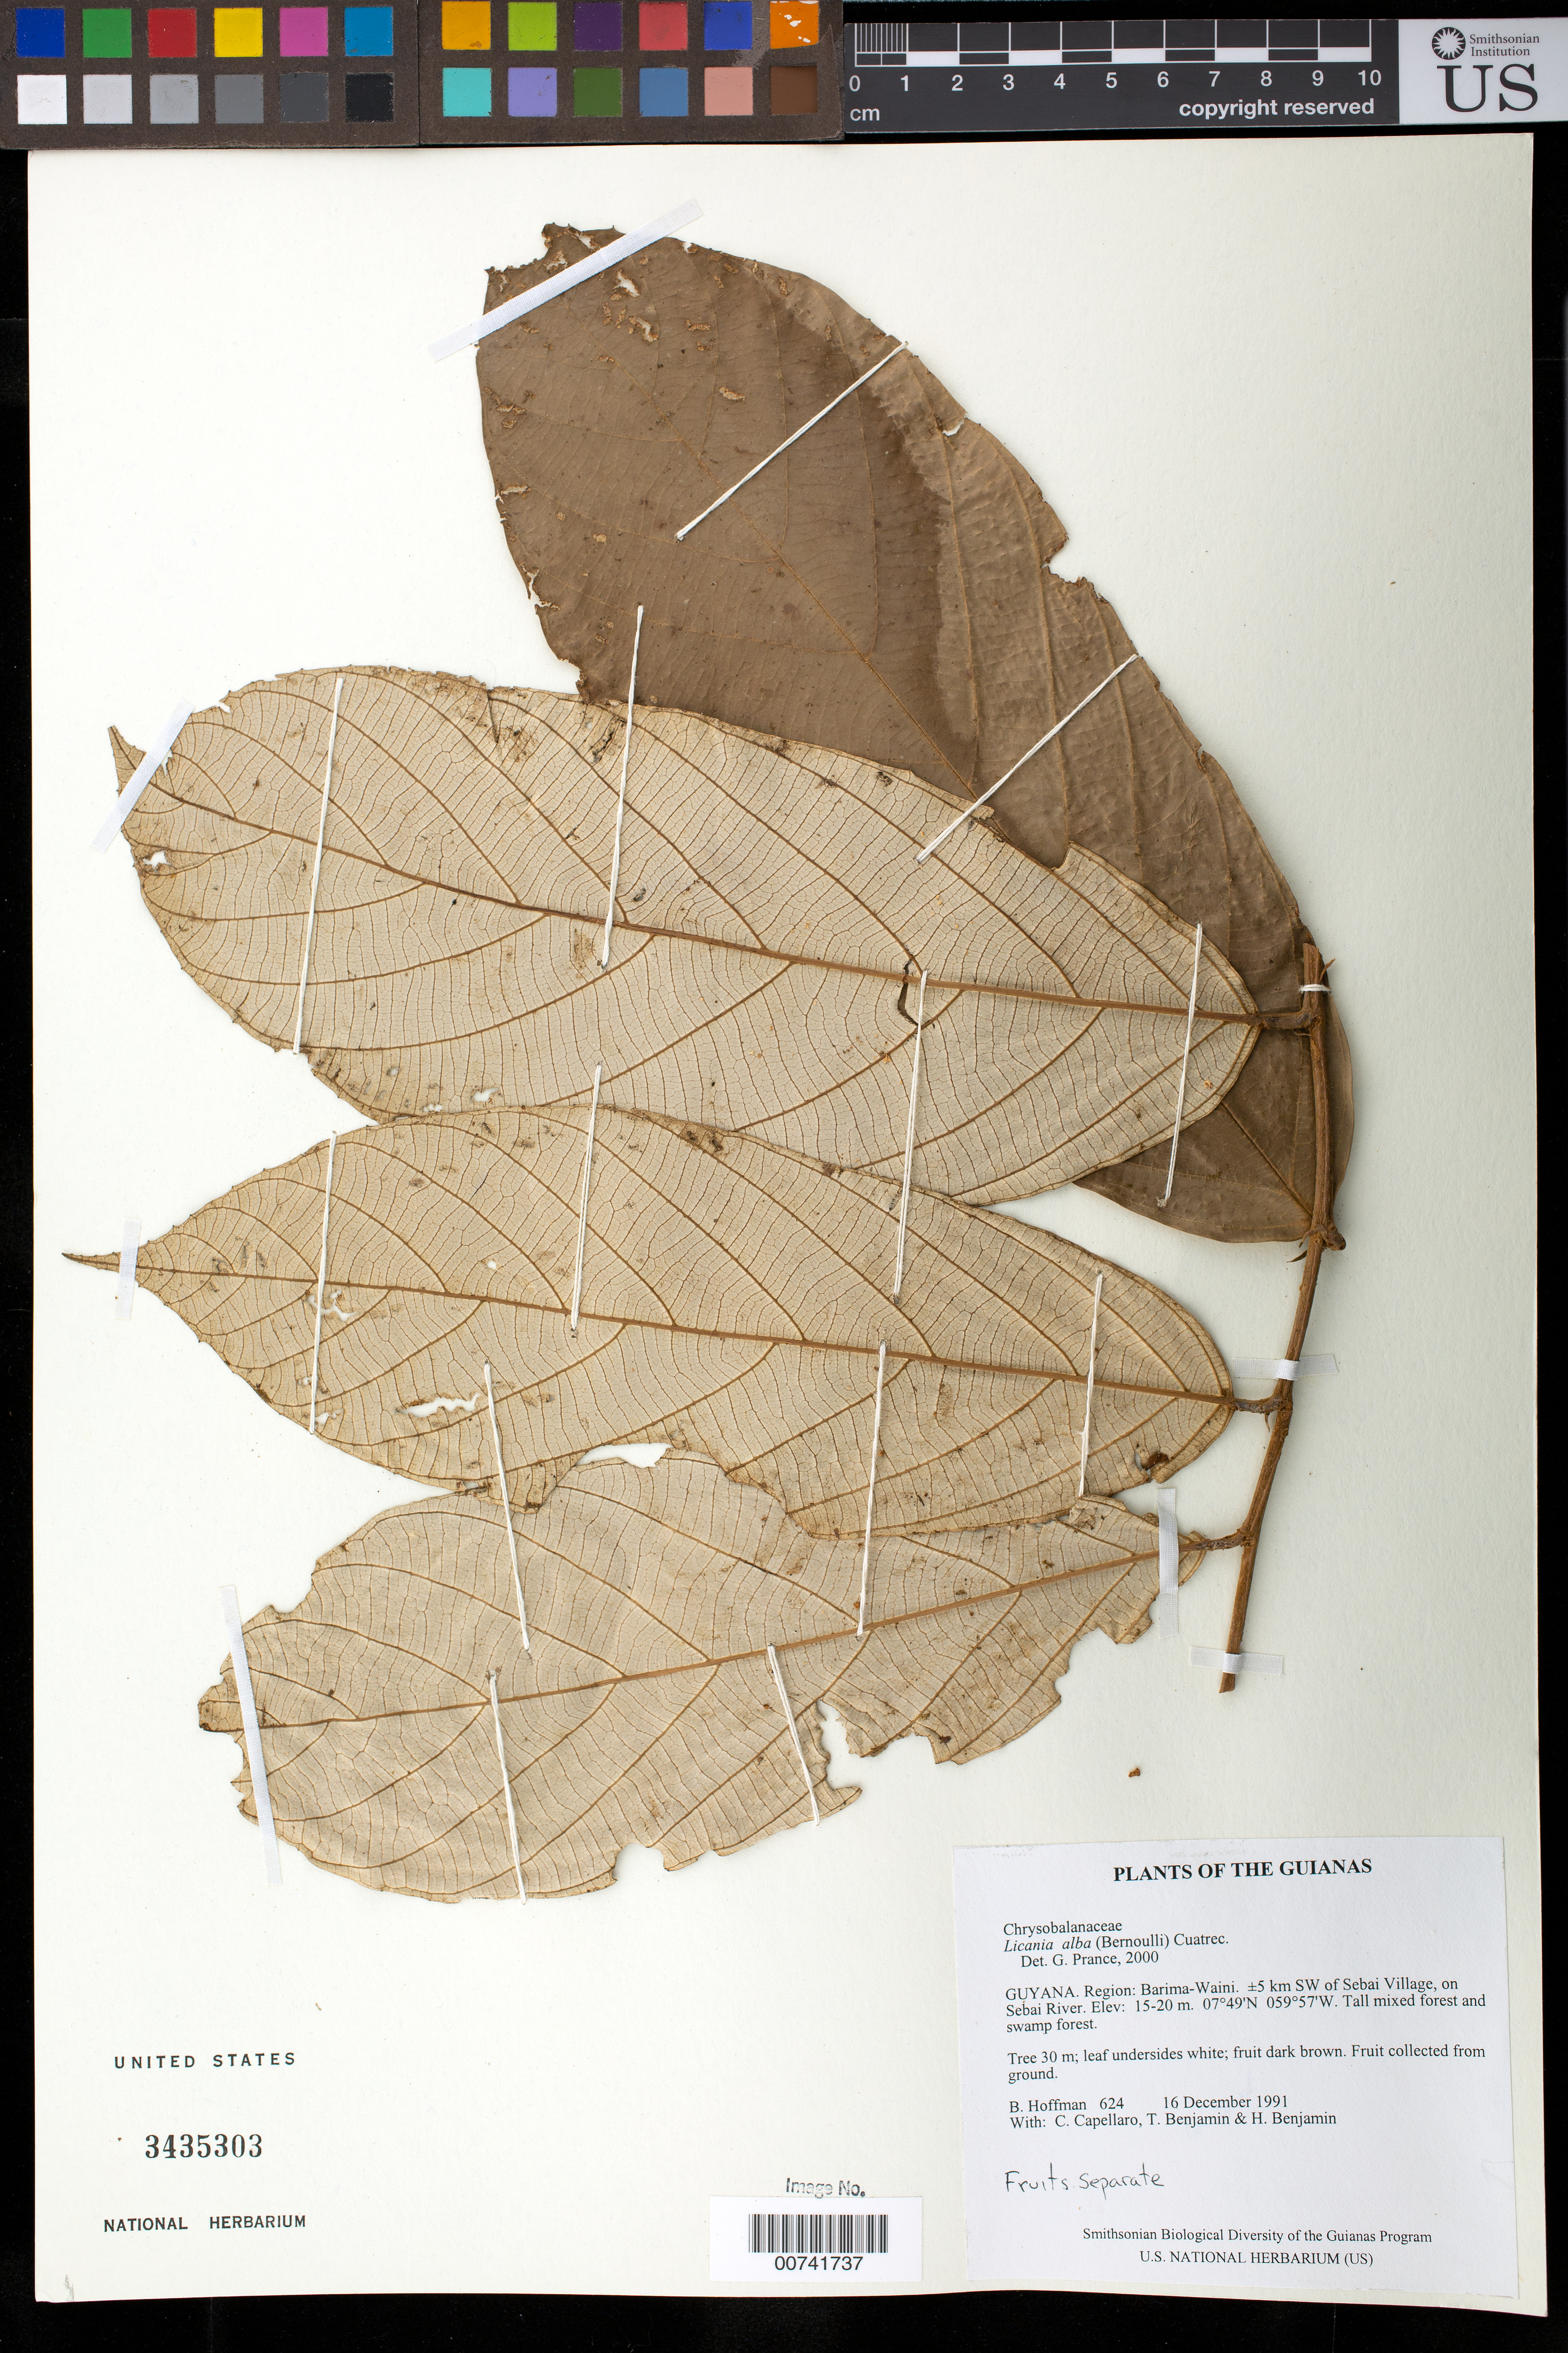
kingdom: Plantae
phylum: Tracheophyta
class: Magnoliopsida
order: Malpighiales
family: Chrysobalanaceae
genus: Licania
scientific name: Licania alba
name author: (Bernoulli) Cuatrec.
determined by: Prance, G. T.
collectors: B. Hoffman, C. Capellaro, T. Benjamin & H. Benjamin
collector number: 624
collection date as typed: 16 December 1991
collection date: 1991-12-16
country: Guyana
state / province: Barima-Waini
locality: ±5 km SW of Sebai Village, on Sebai River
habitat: Tall mixed forest and swamp forest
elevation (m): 15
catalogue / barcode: US 3435303